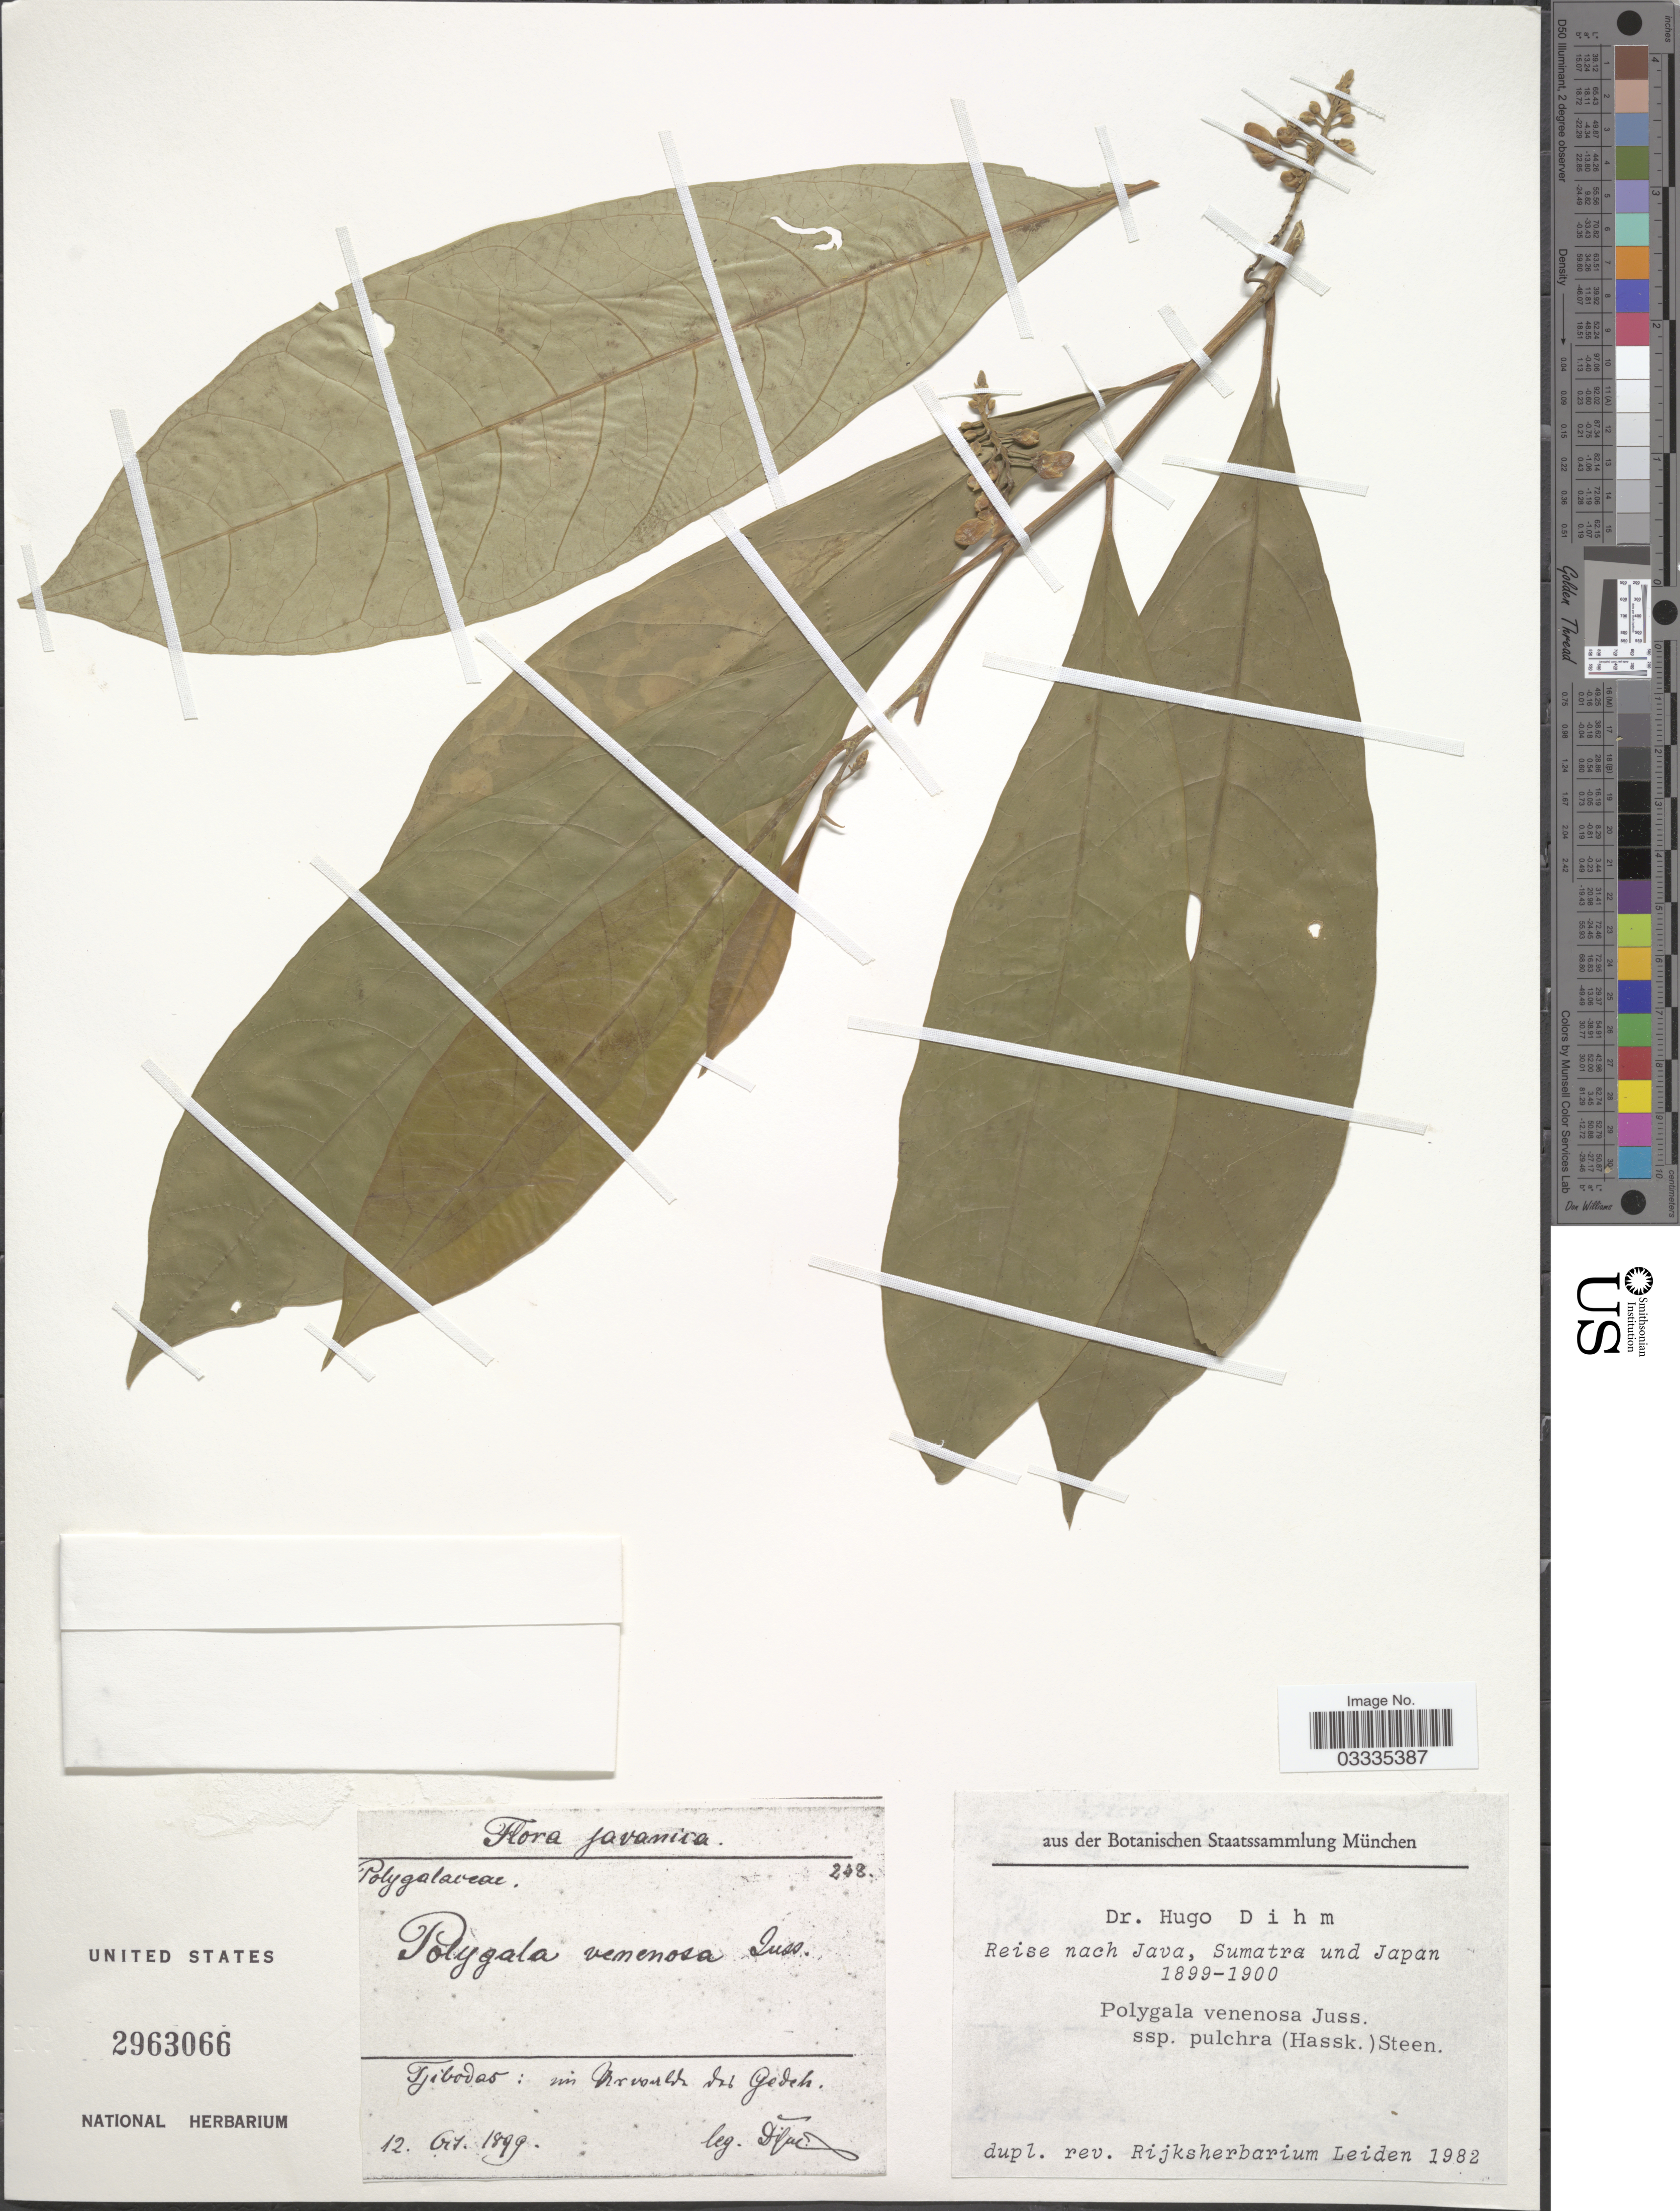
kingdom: Plantae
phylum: Tracheophyta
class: Magnoliopsida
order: Fabales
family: Polygalaceae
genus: Polygala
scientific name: Polygala venenosa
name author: Juss. ex Poir.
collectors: H. Dihm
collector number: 248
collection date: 1899-10-12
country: Indonesia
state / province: Java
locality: Tjibodas: im Br [illegible text] des Gedeh.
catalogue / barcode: US 2963066